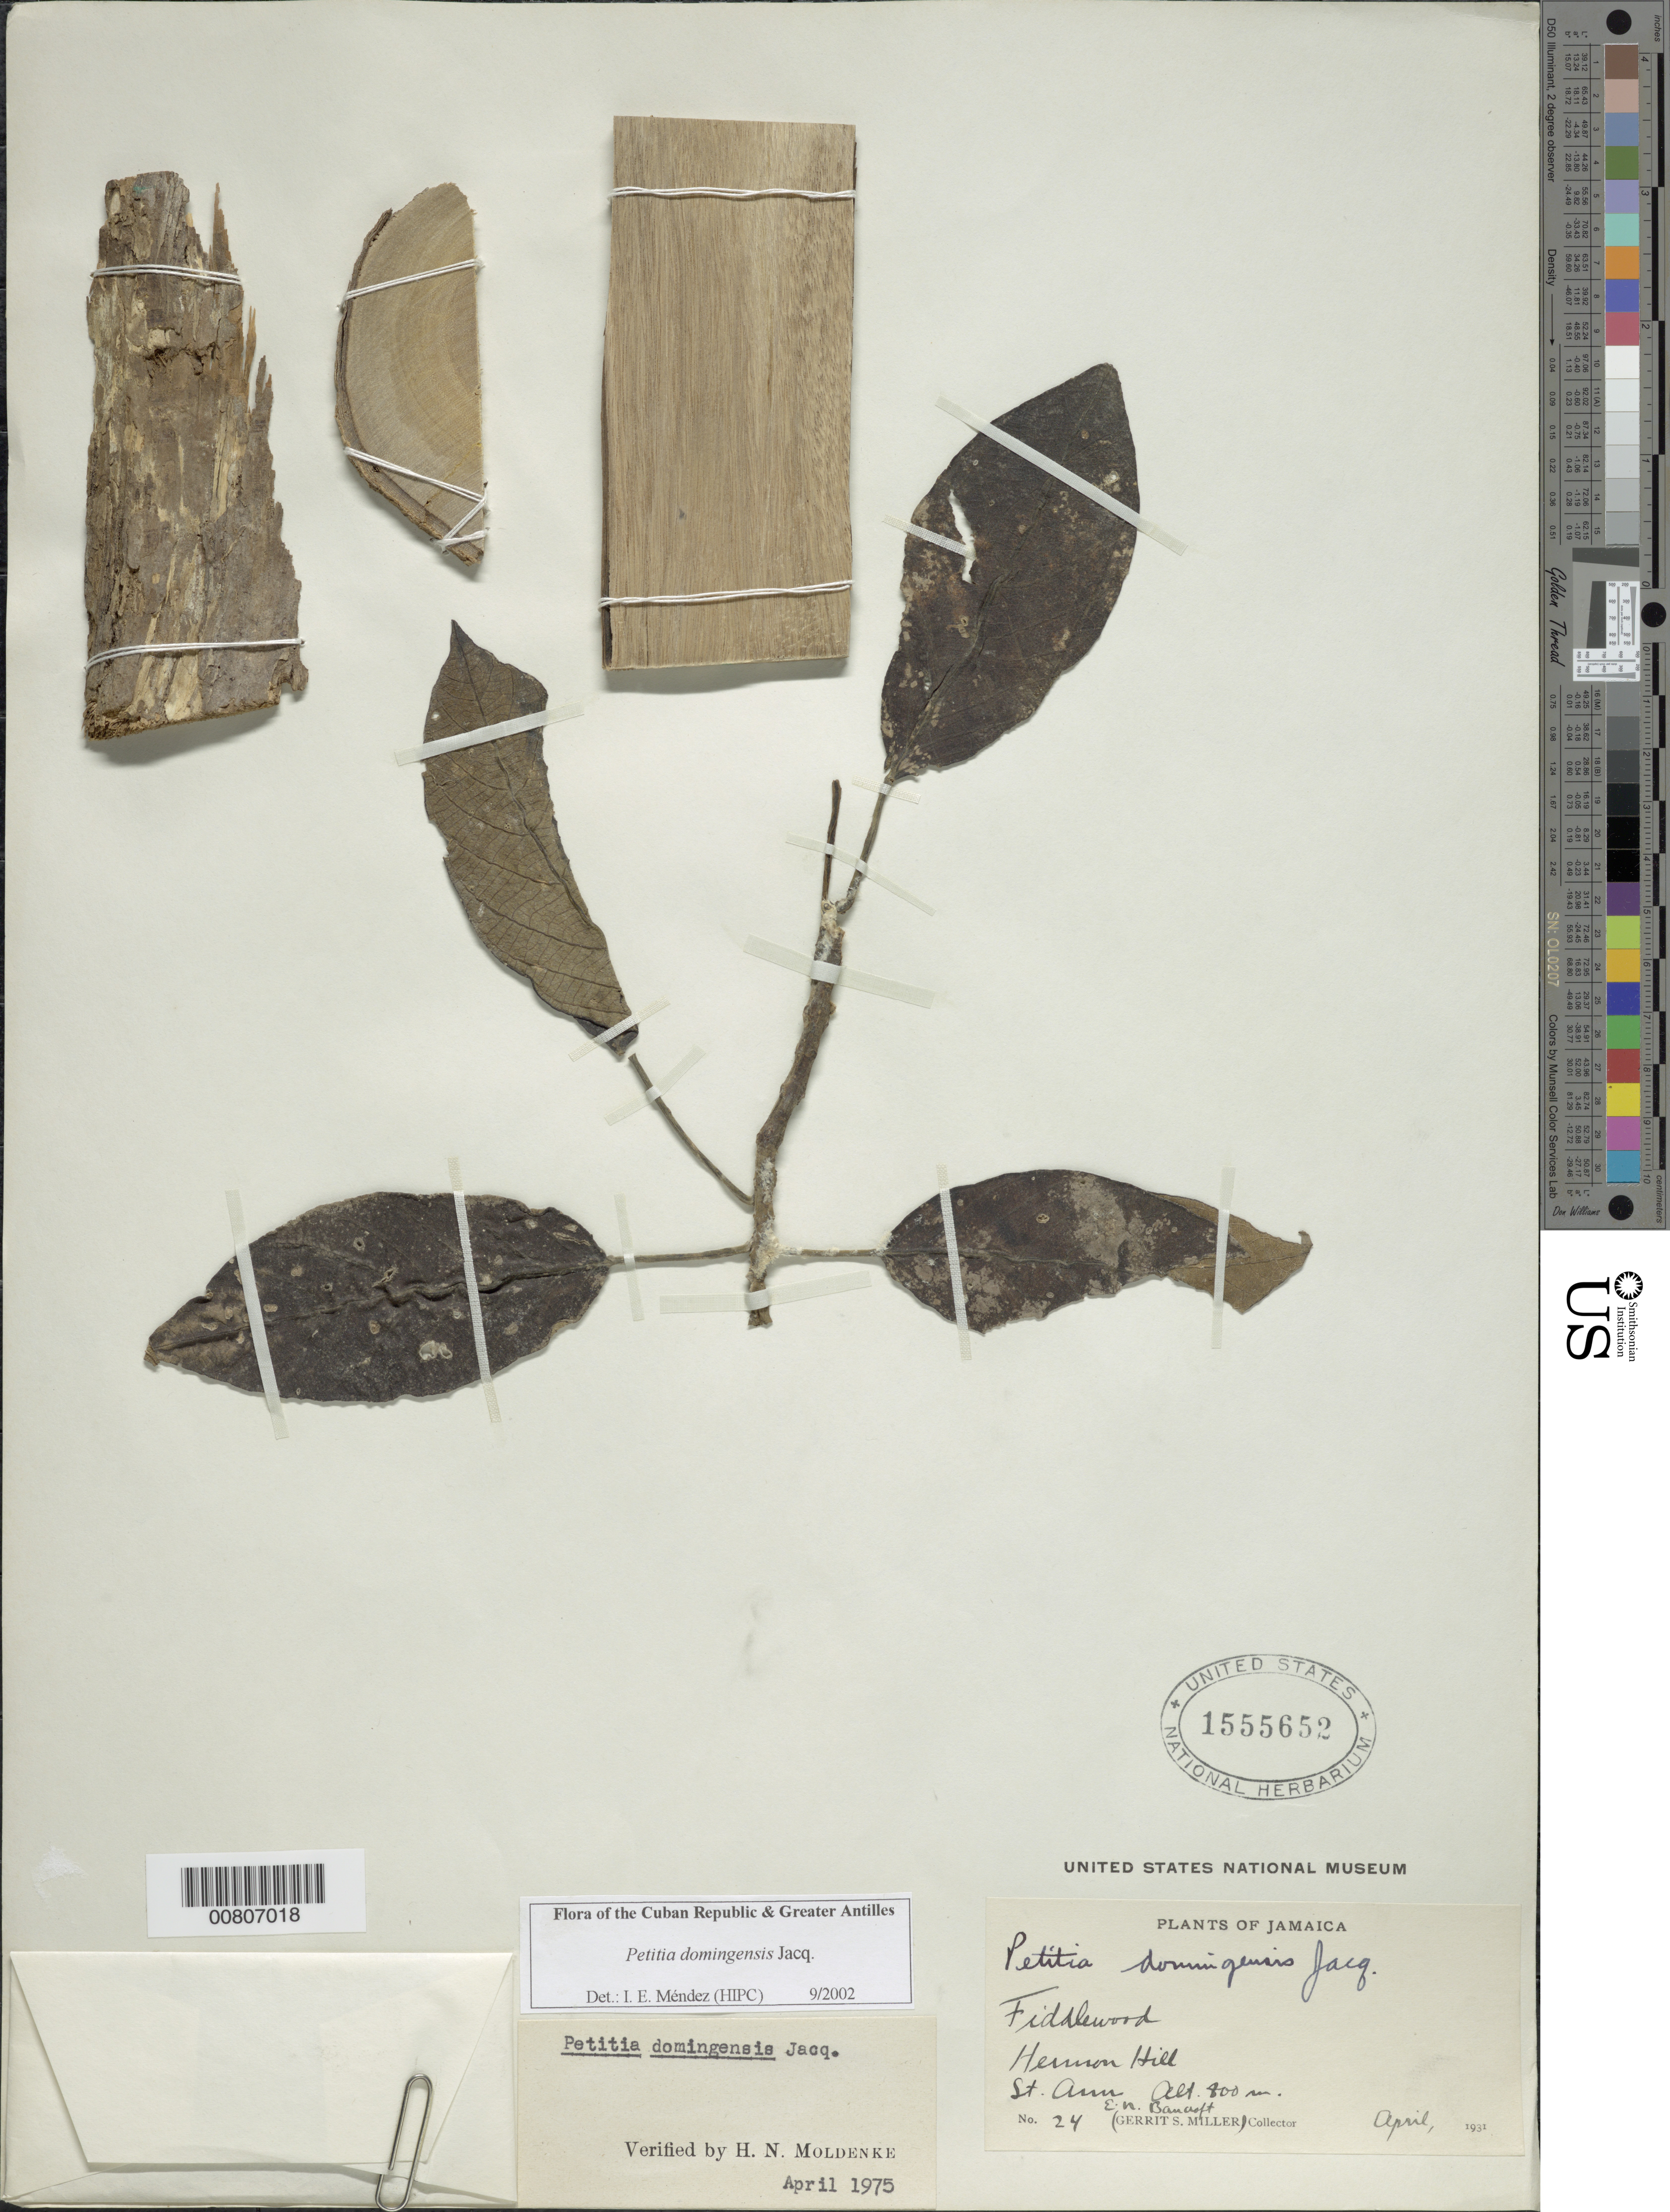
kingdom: Plantae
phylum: Tracheophyta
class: Magnoliopsida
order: Lamiales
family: Lamiaceae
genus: Petitia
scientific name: Petitia domingensis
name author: Jacq.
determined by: Méndez, Isidro E., (HIPC)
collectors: G. S. Miller & E. Bancroft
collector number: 24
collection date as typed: Apr 1931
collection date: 1931-04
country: Jamaica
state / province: Saint Ann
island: Jamaica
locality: Herman Hill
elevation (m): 800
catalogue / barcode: US 1555652